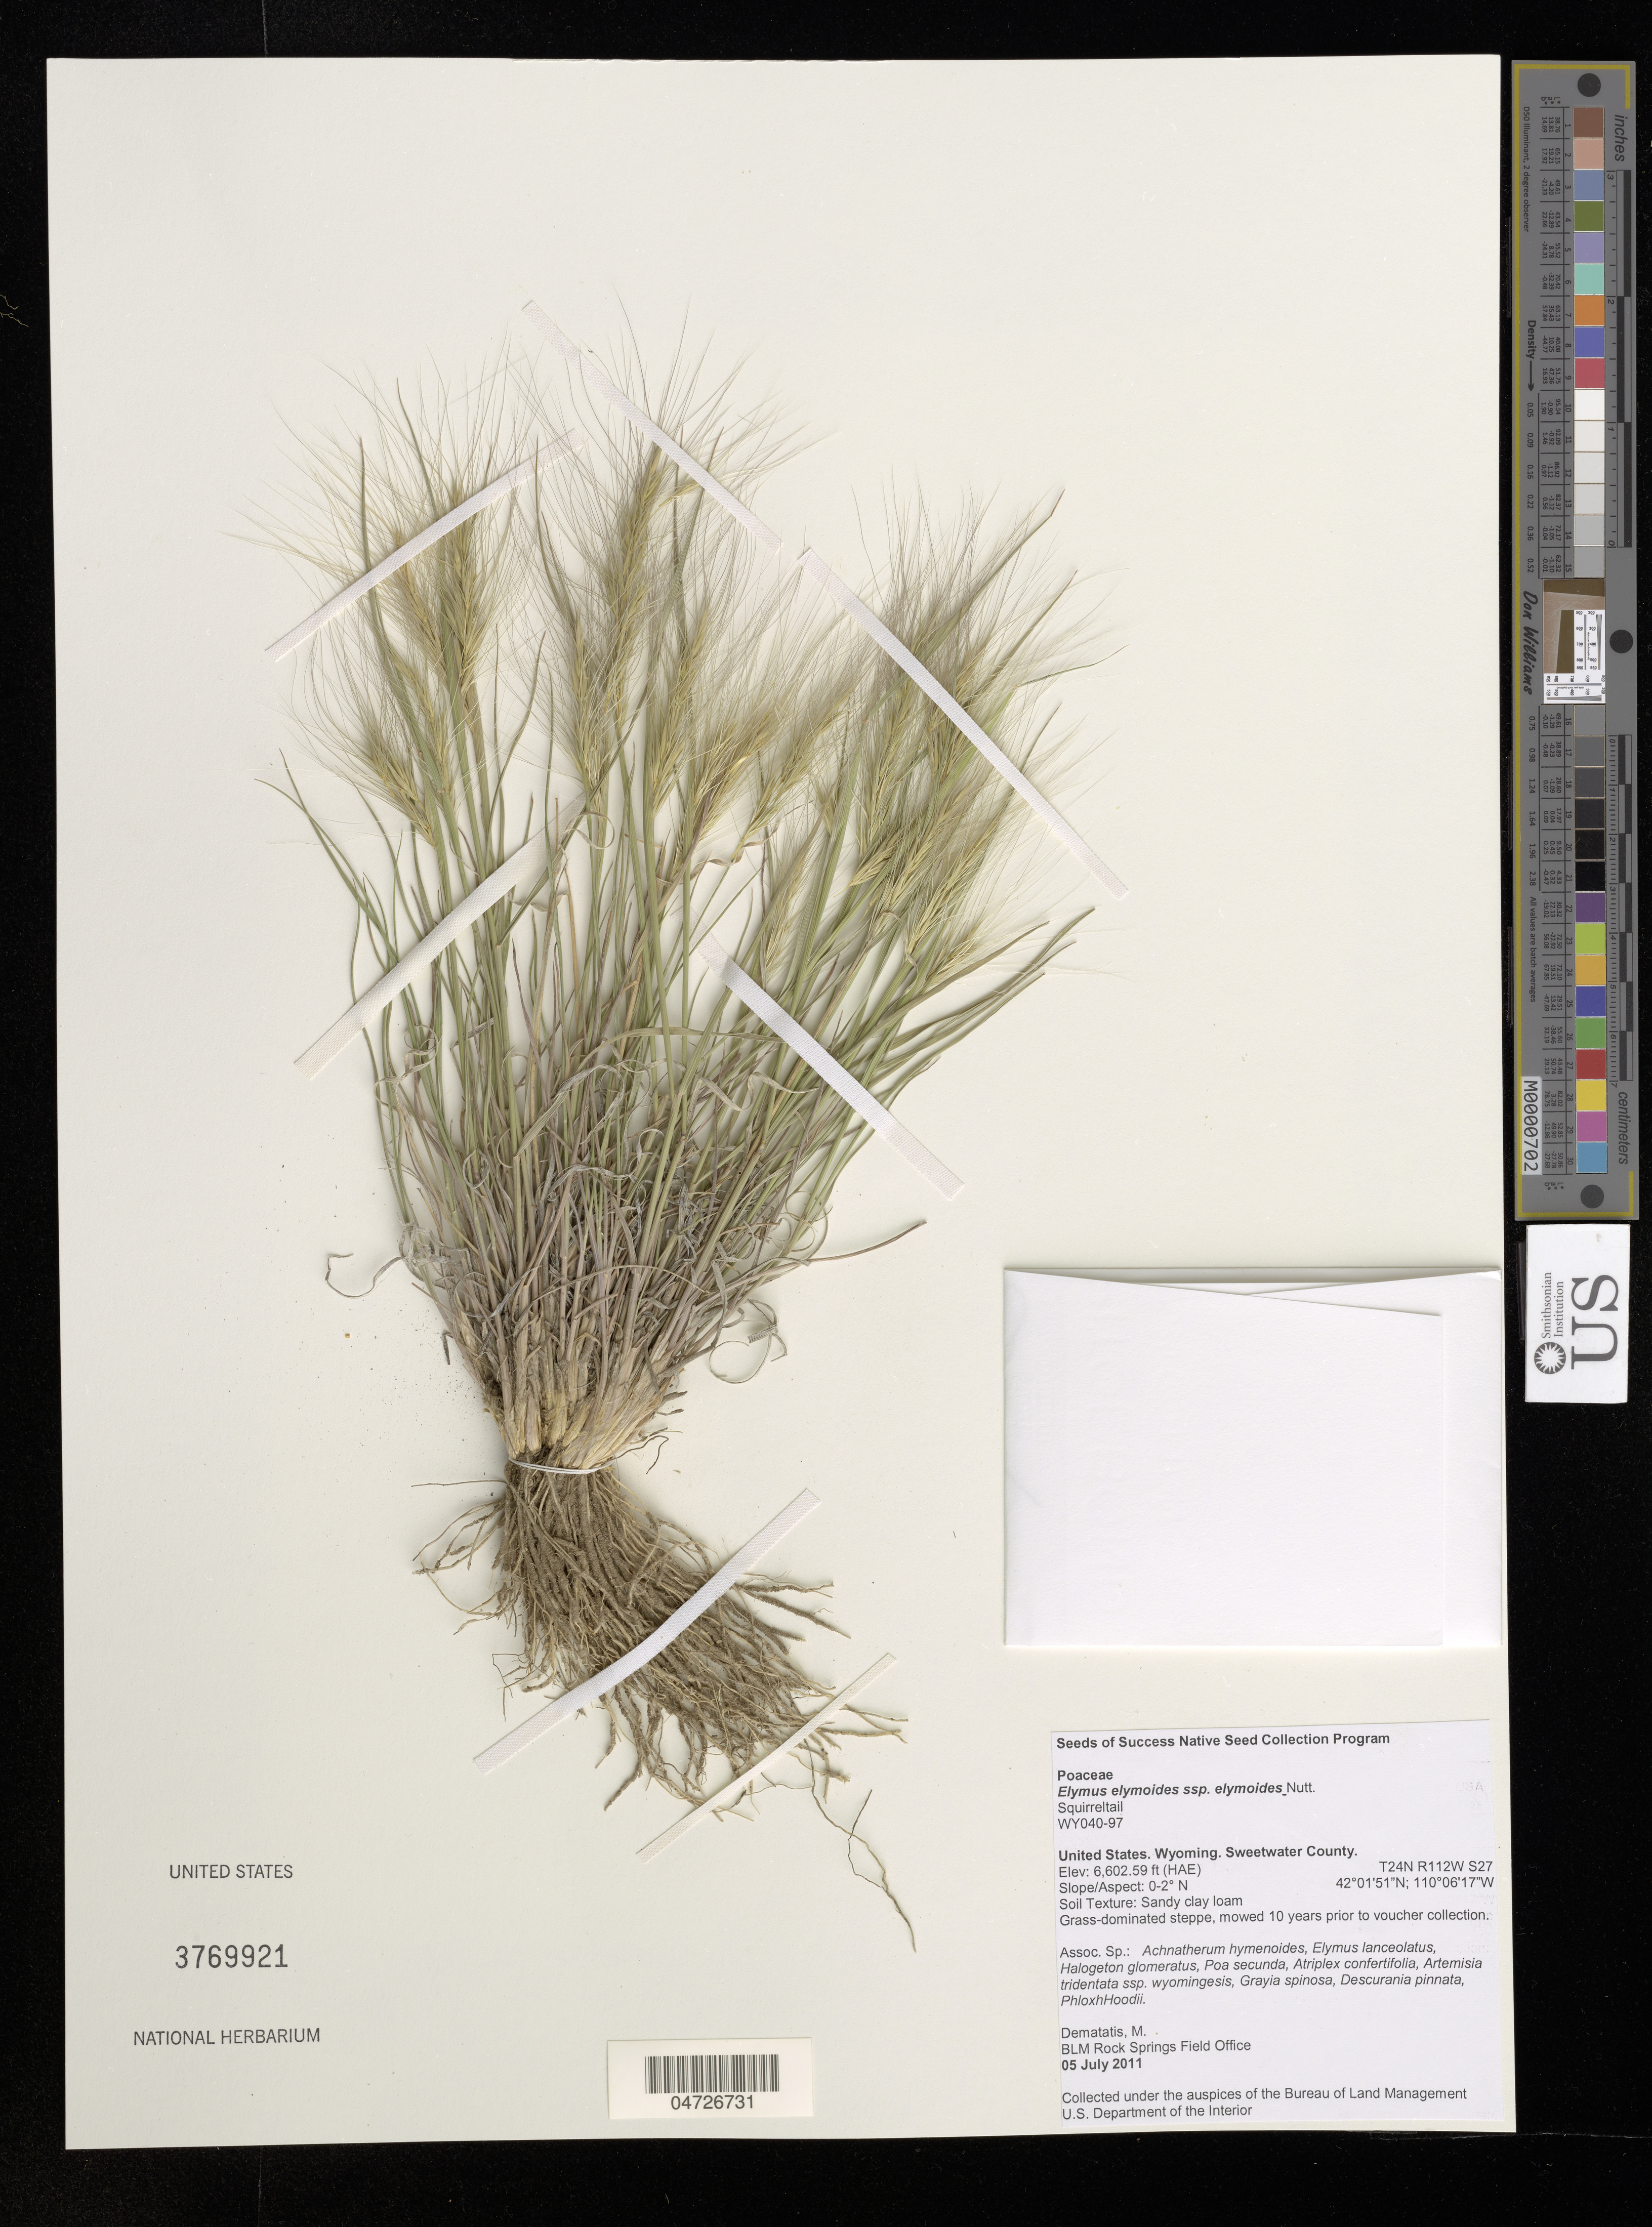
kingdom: Plantae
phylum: Tracheophyta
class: Liliopsida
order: Poales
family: Poaceae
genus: Elymus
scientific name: Elymus elymoides subsp. elymoides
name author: (Raf.) Swezey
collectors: M. Dematatis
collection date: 2011-07-05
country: United States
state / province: Wyoming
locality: Sweetwater County. T24N R112W S27.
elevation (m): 2012.47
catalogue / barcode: US 3769921